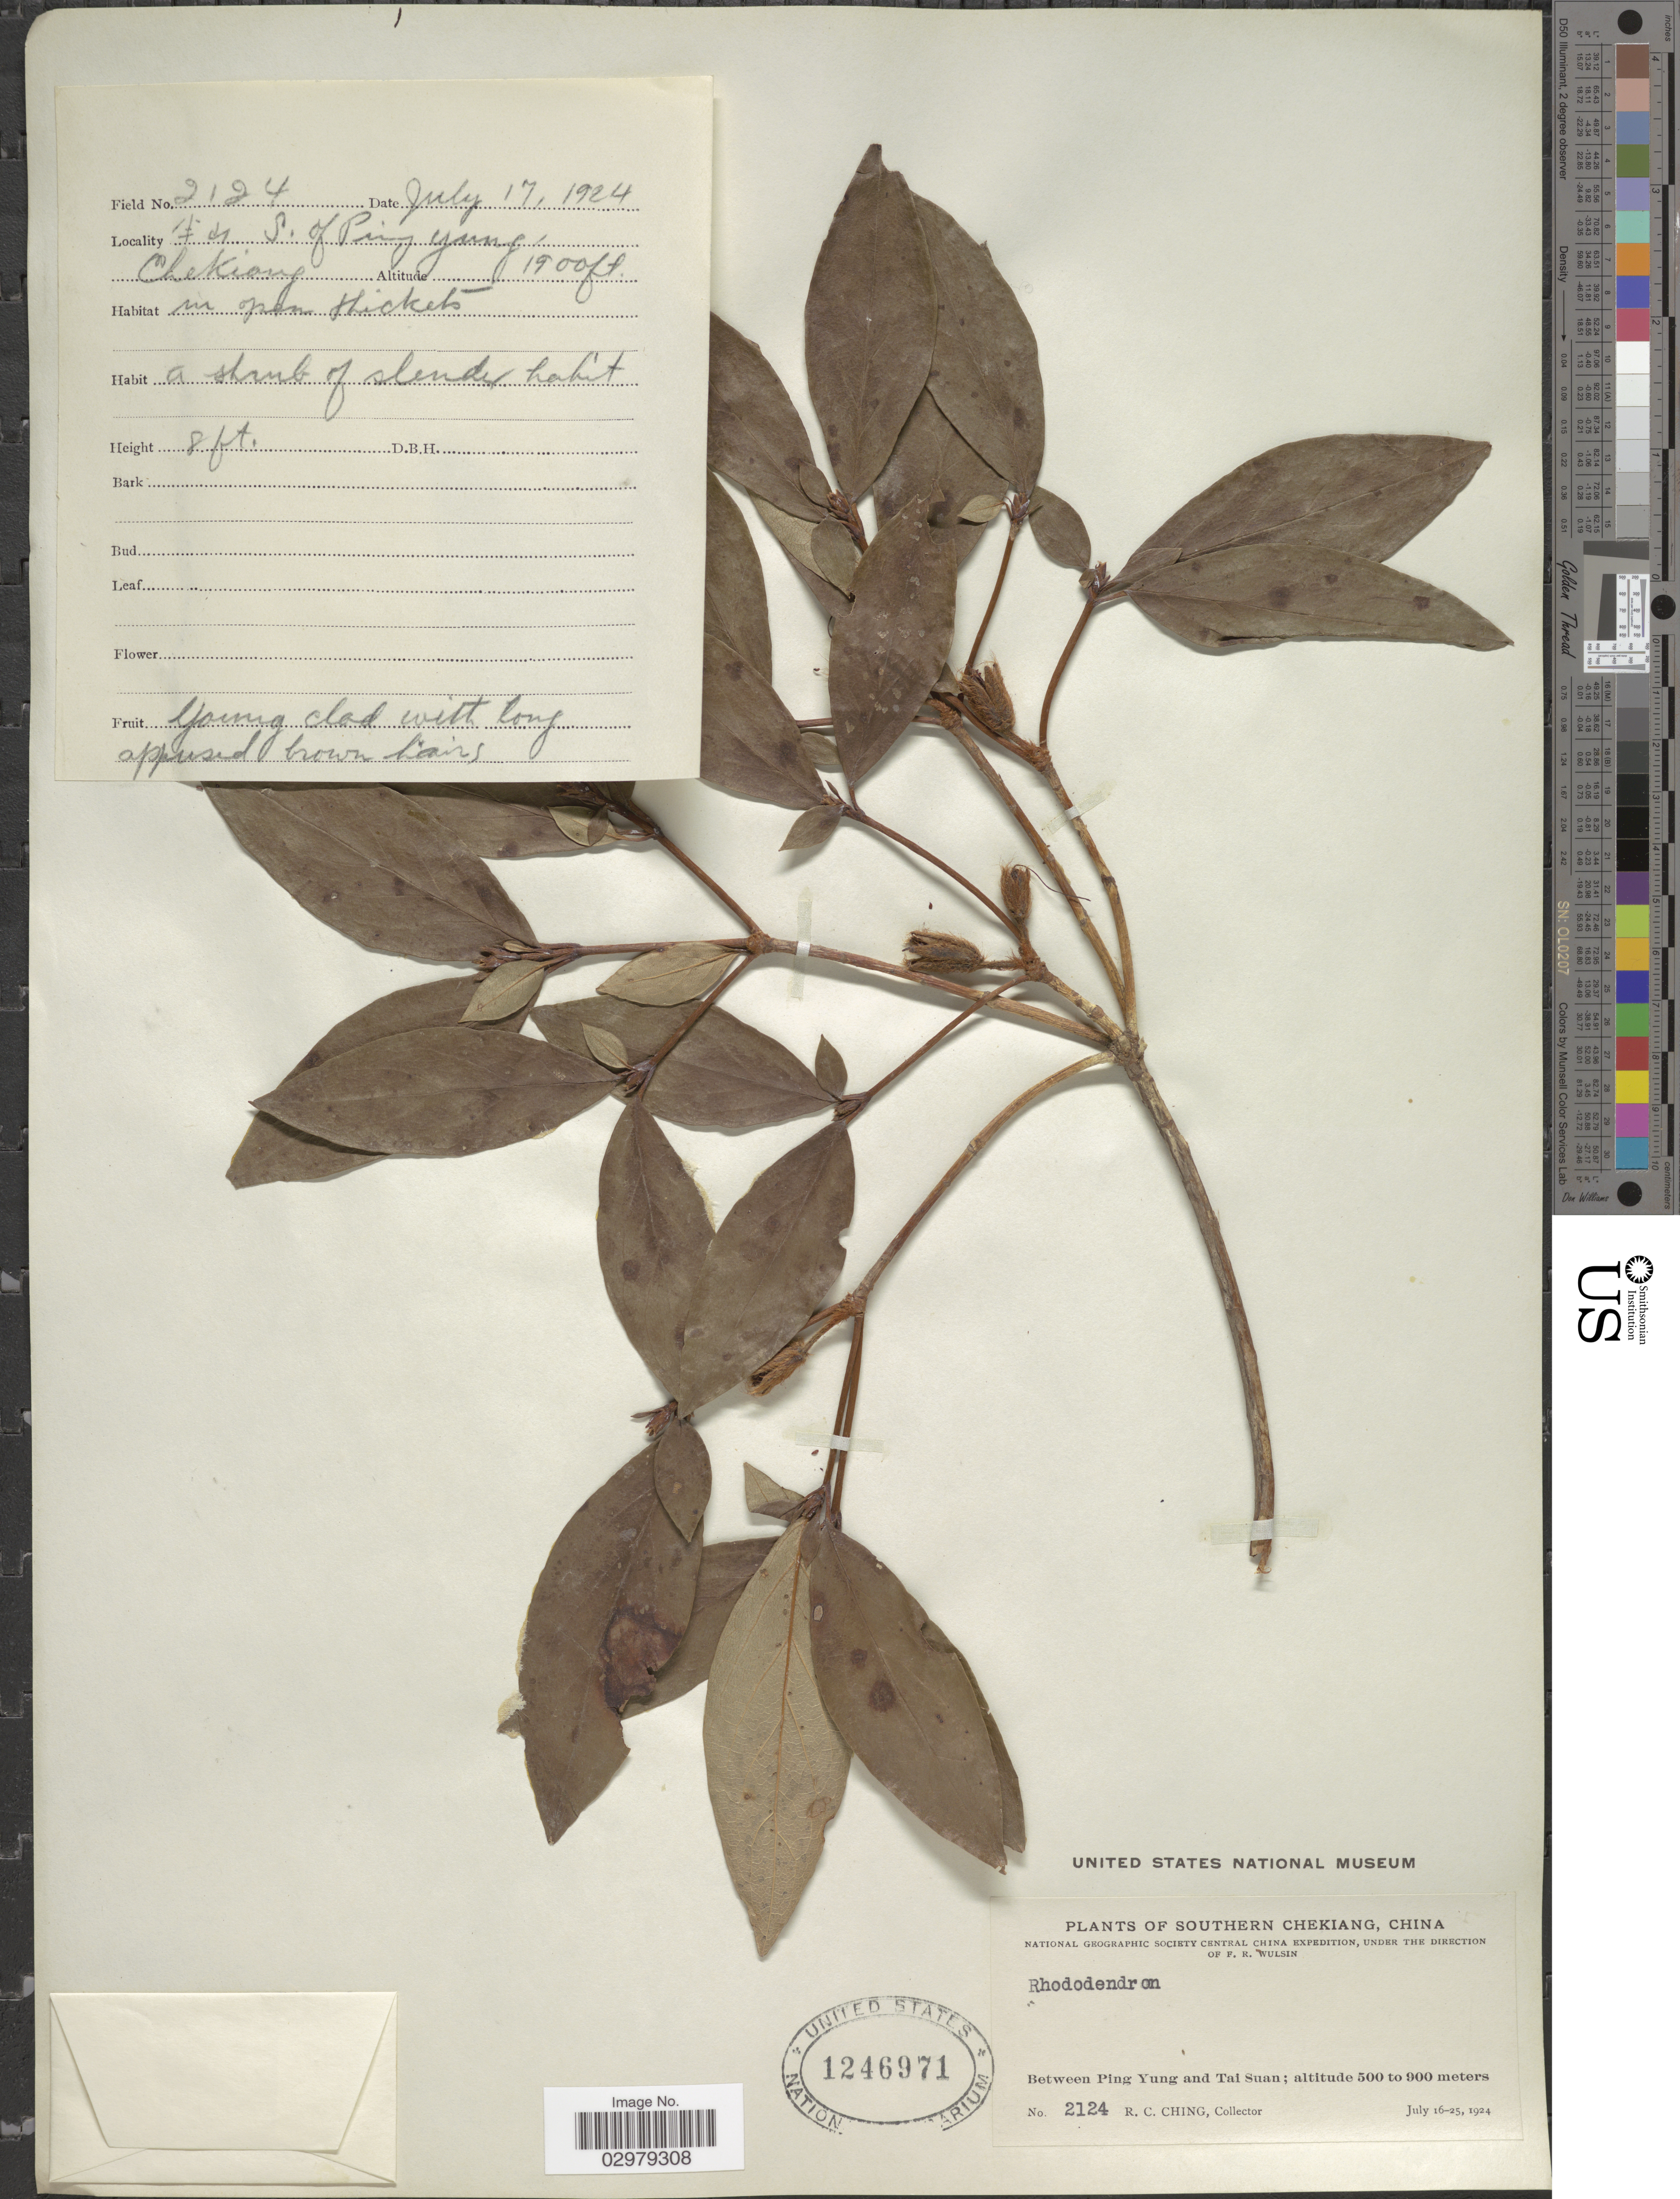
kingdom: Plantae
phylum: Tracheophyta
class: Magnoliopsida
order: Ericales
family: Ericaceae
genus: Rhododendron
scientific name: Rhododendron sp.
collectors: R. C. Ching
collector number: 2124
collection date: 1924-07-17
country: China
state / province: Zhejiang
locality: Southern Chekiang. Between Ping Yung and Tai Suan.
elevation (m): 579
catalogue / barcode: US 1246971